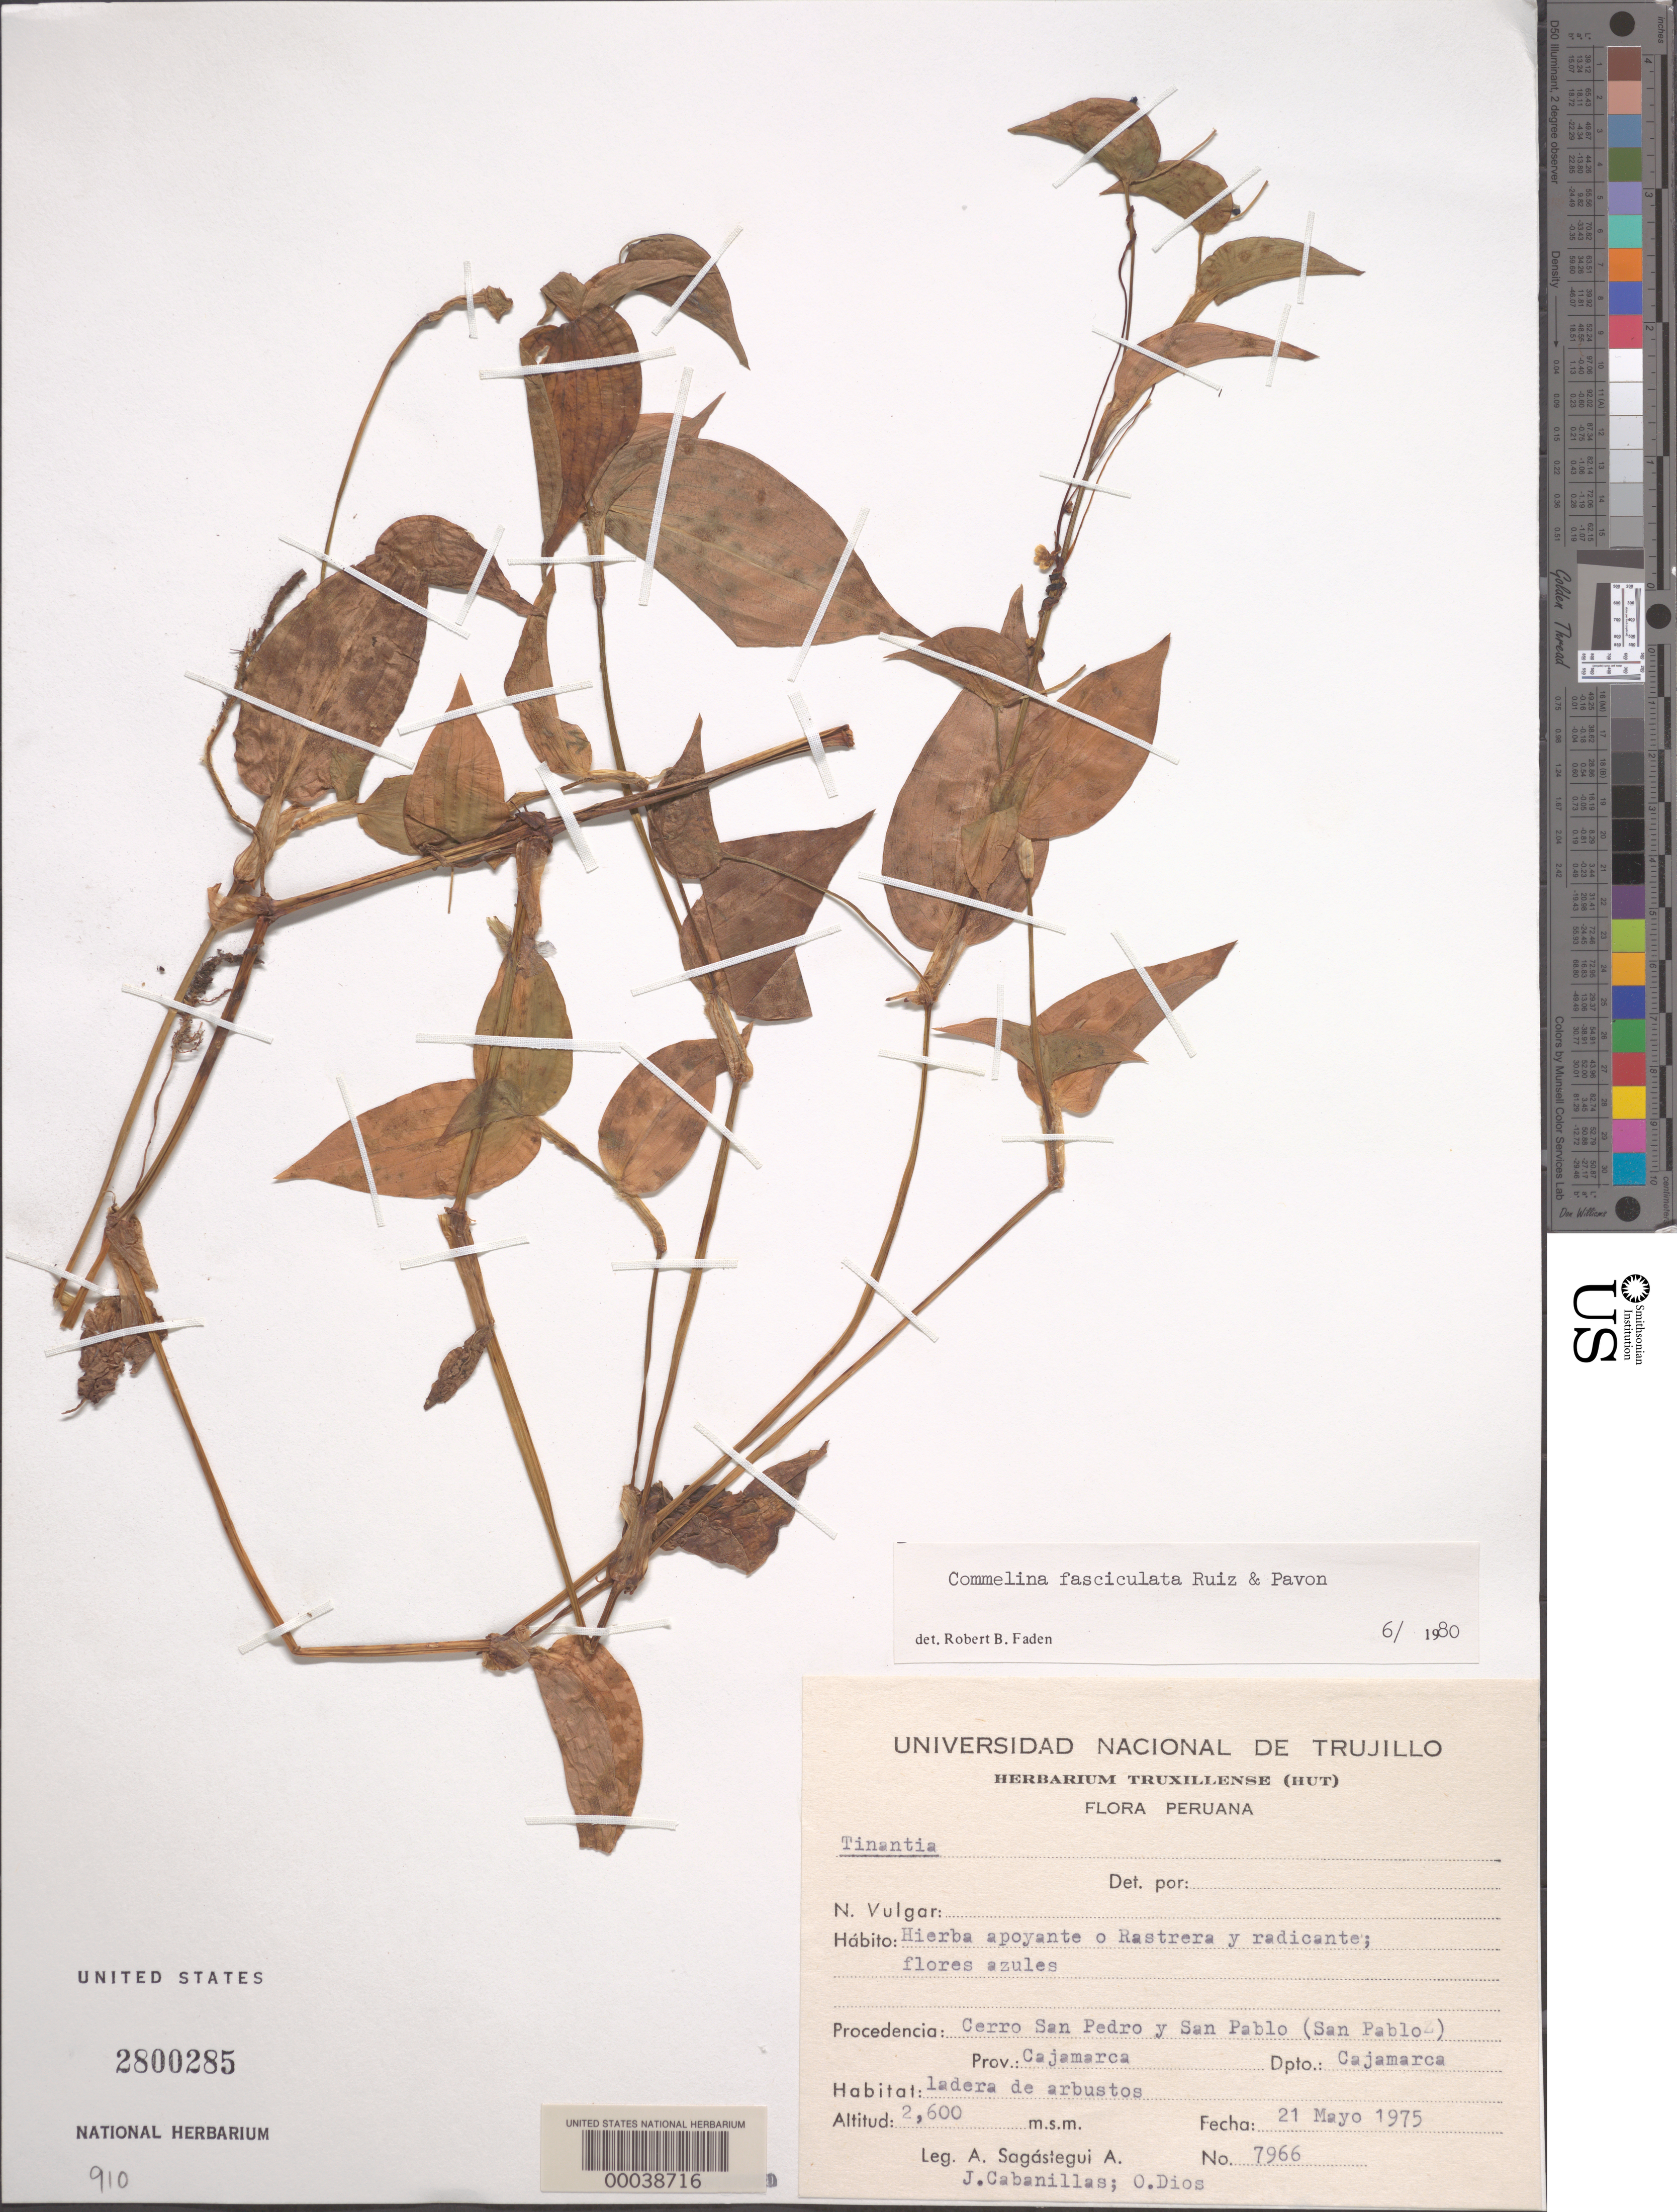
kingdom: Plantae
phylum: Tracheophyta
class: Liliopsida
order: Commelinales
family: Commelinaceae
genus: Commelina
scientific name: Commelina fasciculata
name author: Ruiz & Pav.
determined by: Faden, Robert B., (US), Smithsonian Institution - National Museum of Natural History (UNITED STATES)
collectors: A. Sagástegui A.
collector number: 7966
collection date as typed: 21 May 1975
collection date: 1975-05-21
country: Peru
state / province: Cajamarca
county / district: Cajamarca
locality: Cerro San Pedro y San Pablo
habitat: Slope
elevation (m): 2600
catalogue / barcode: US 2800285